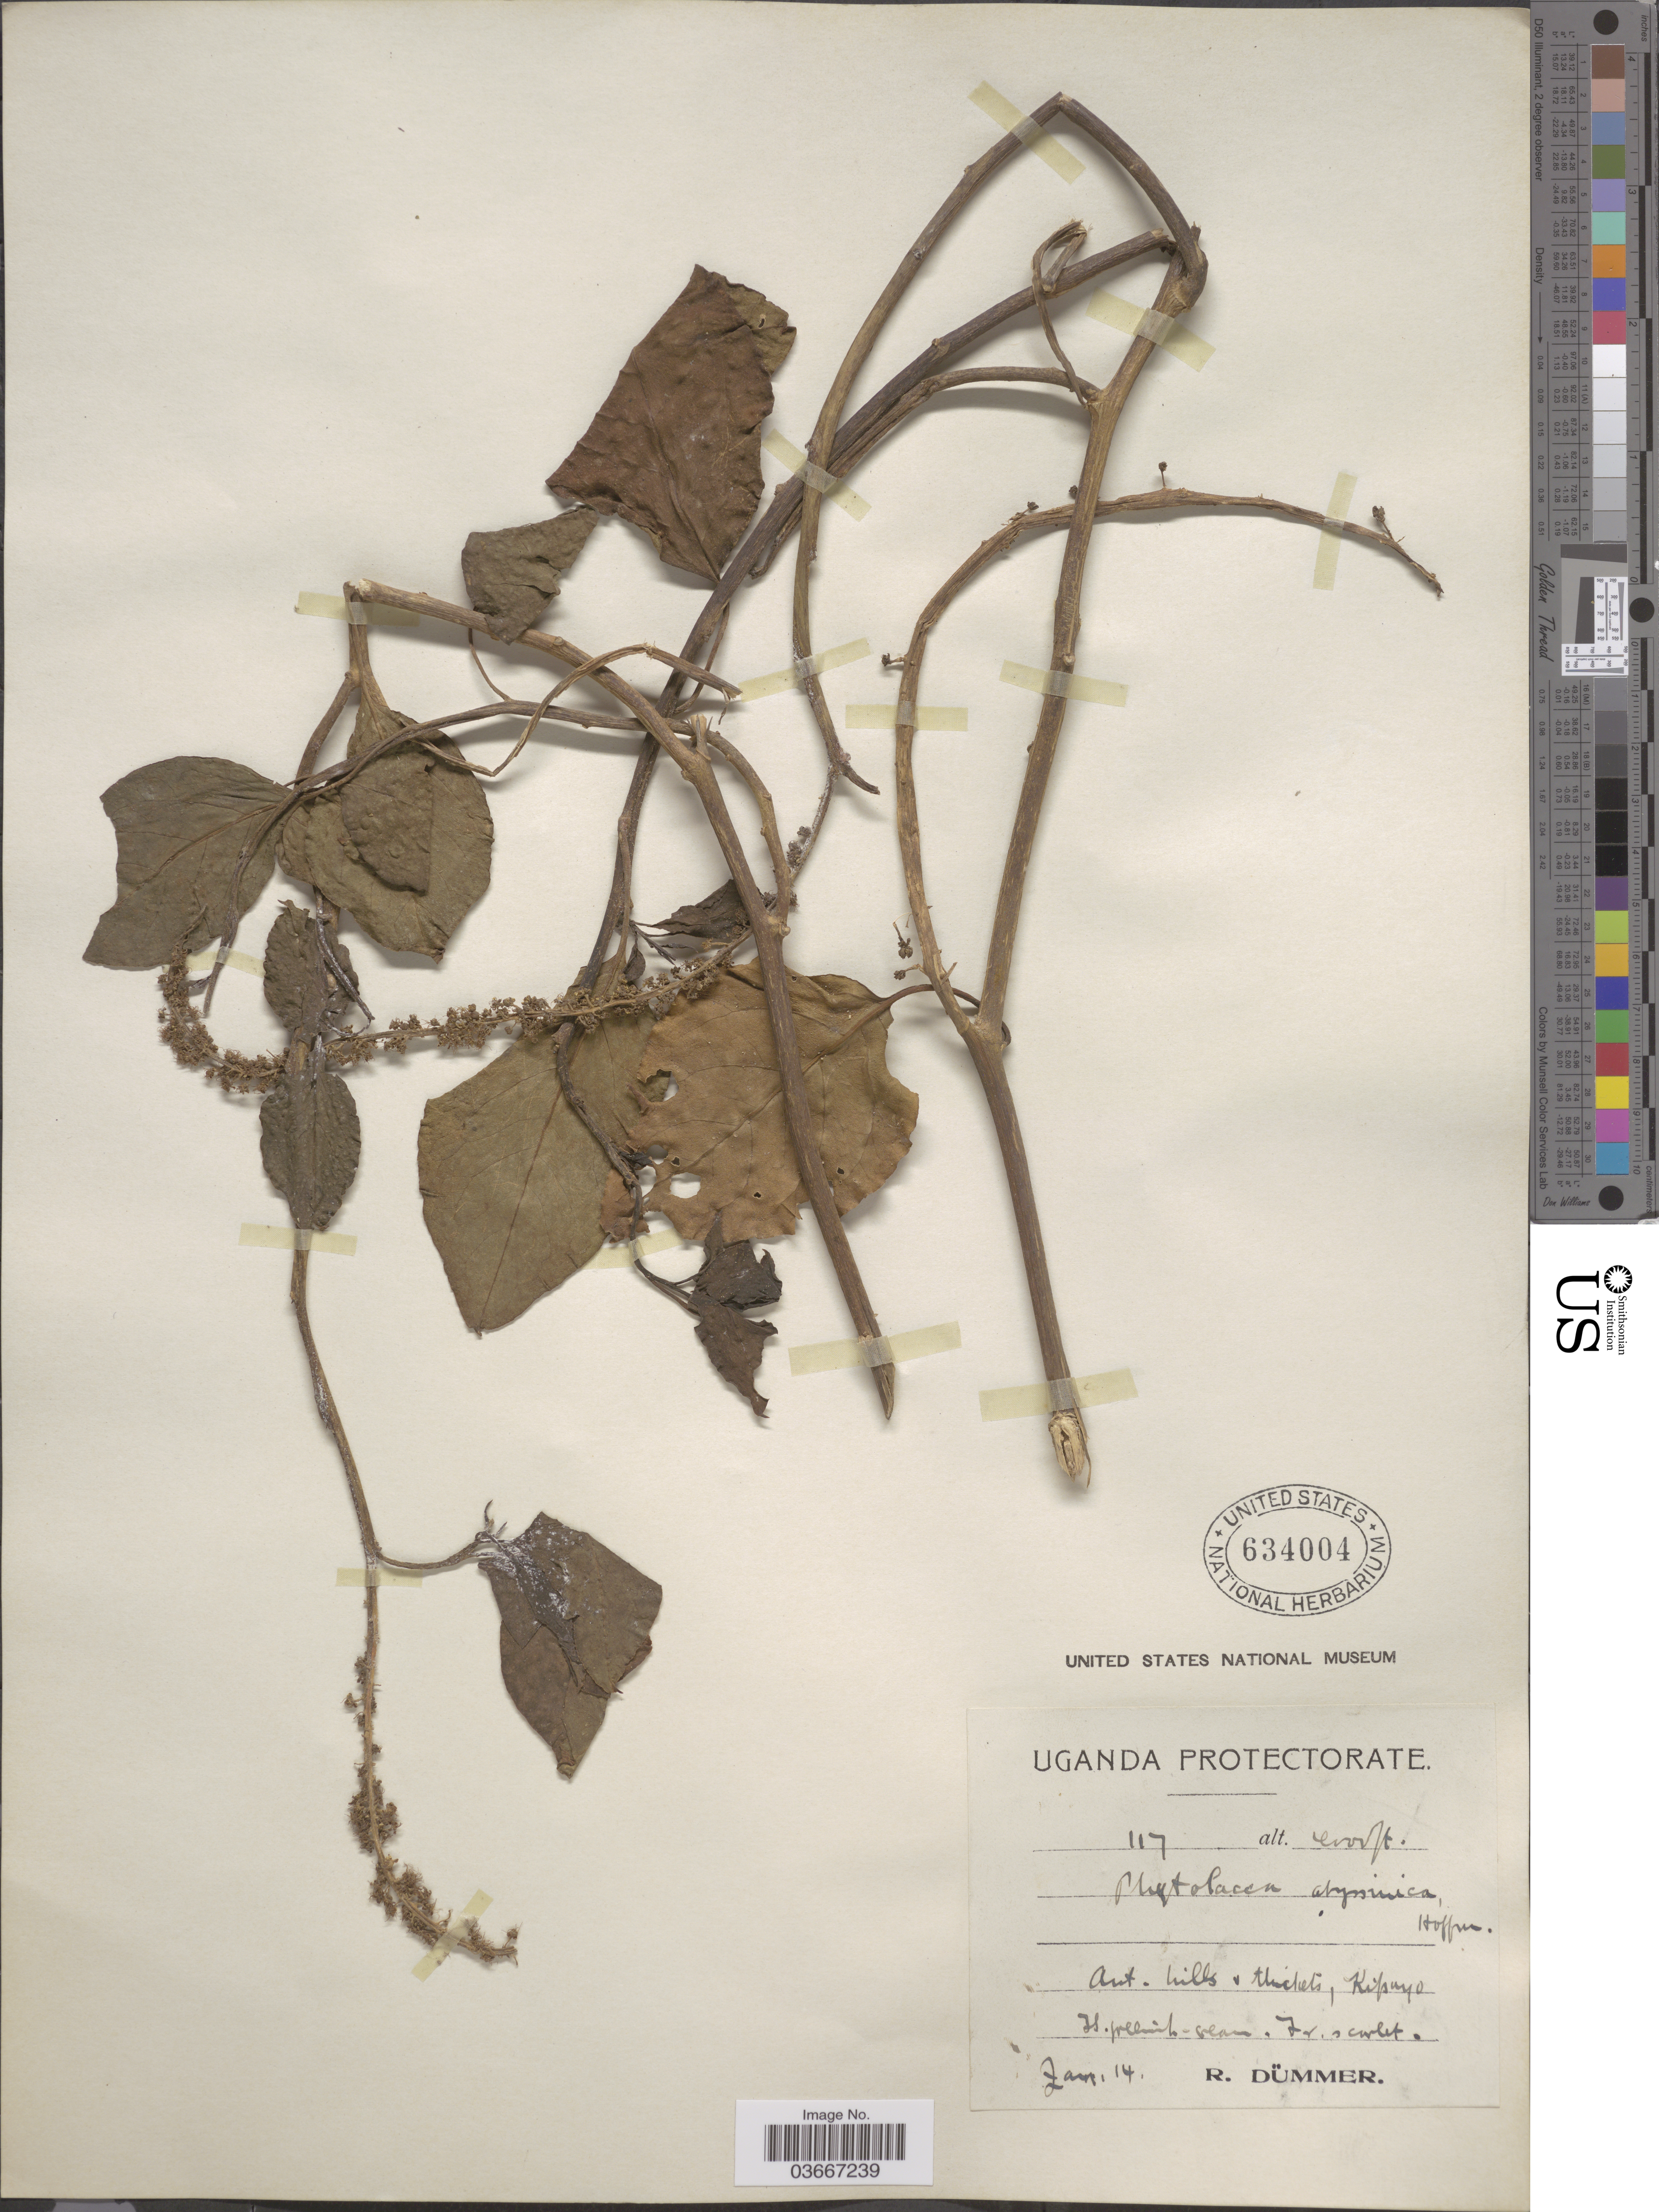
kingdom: Plantae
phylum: Tracheophyta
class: Magnoliopsida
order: Caryophyllales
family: Phytolaccaceae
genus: Phytolacca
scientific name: Phytolacca abyssinica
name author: Hoffm.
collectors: R. A. Dümmer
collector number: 117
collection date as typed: Transcribed d/m/y: /1/14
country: Uganda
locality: Uganda Protectorate. Kipayo.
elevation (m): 1219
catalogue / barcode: US 634004